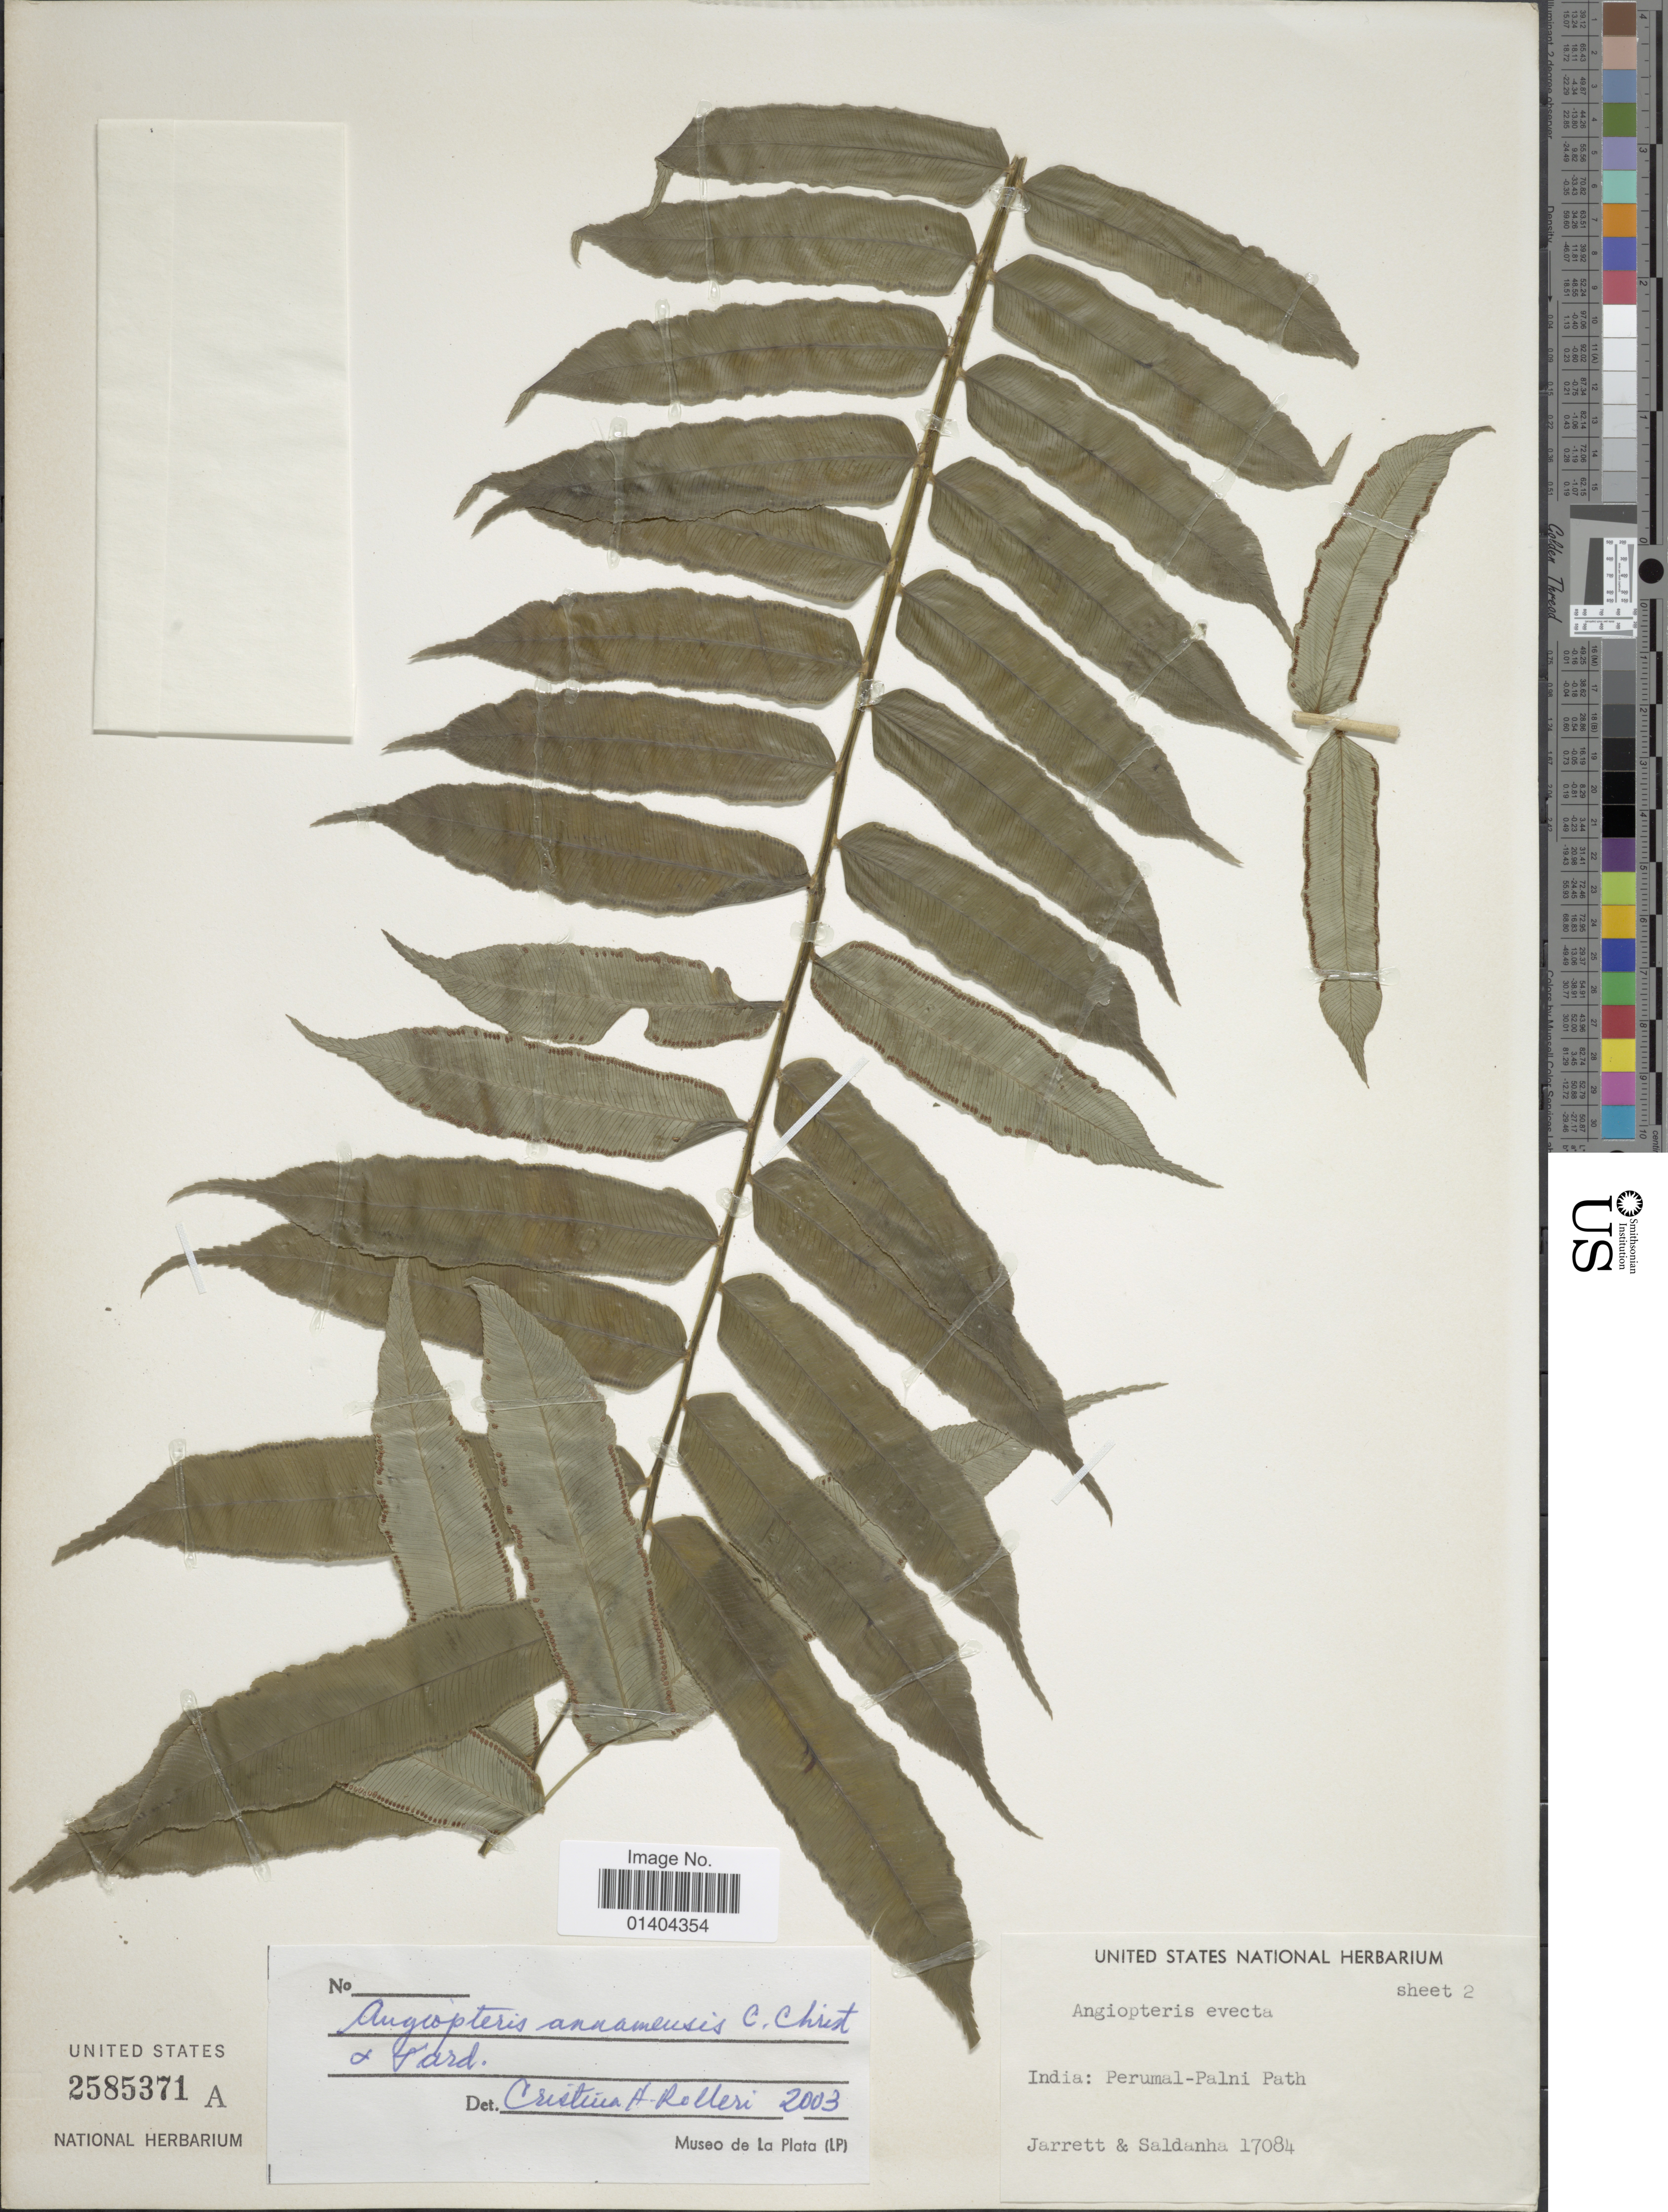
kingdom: Plantae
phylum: Tracheophyta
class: Polypodiopsida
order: Marattiales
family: Marattiaceae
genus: Angiopteris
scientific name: Angiopteris annamensis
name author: C. Chr. & Tardieu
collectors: F. M. Jarrett & C. J. Saldanha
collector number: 17084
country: India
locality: Perumal- Palni Path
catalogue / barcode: US 2585371A